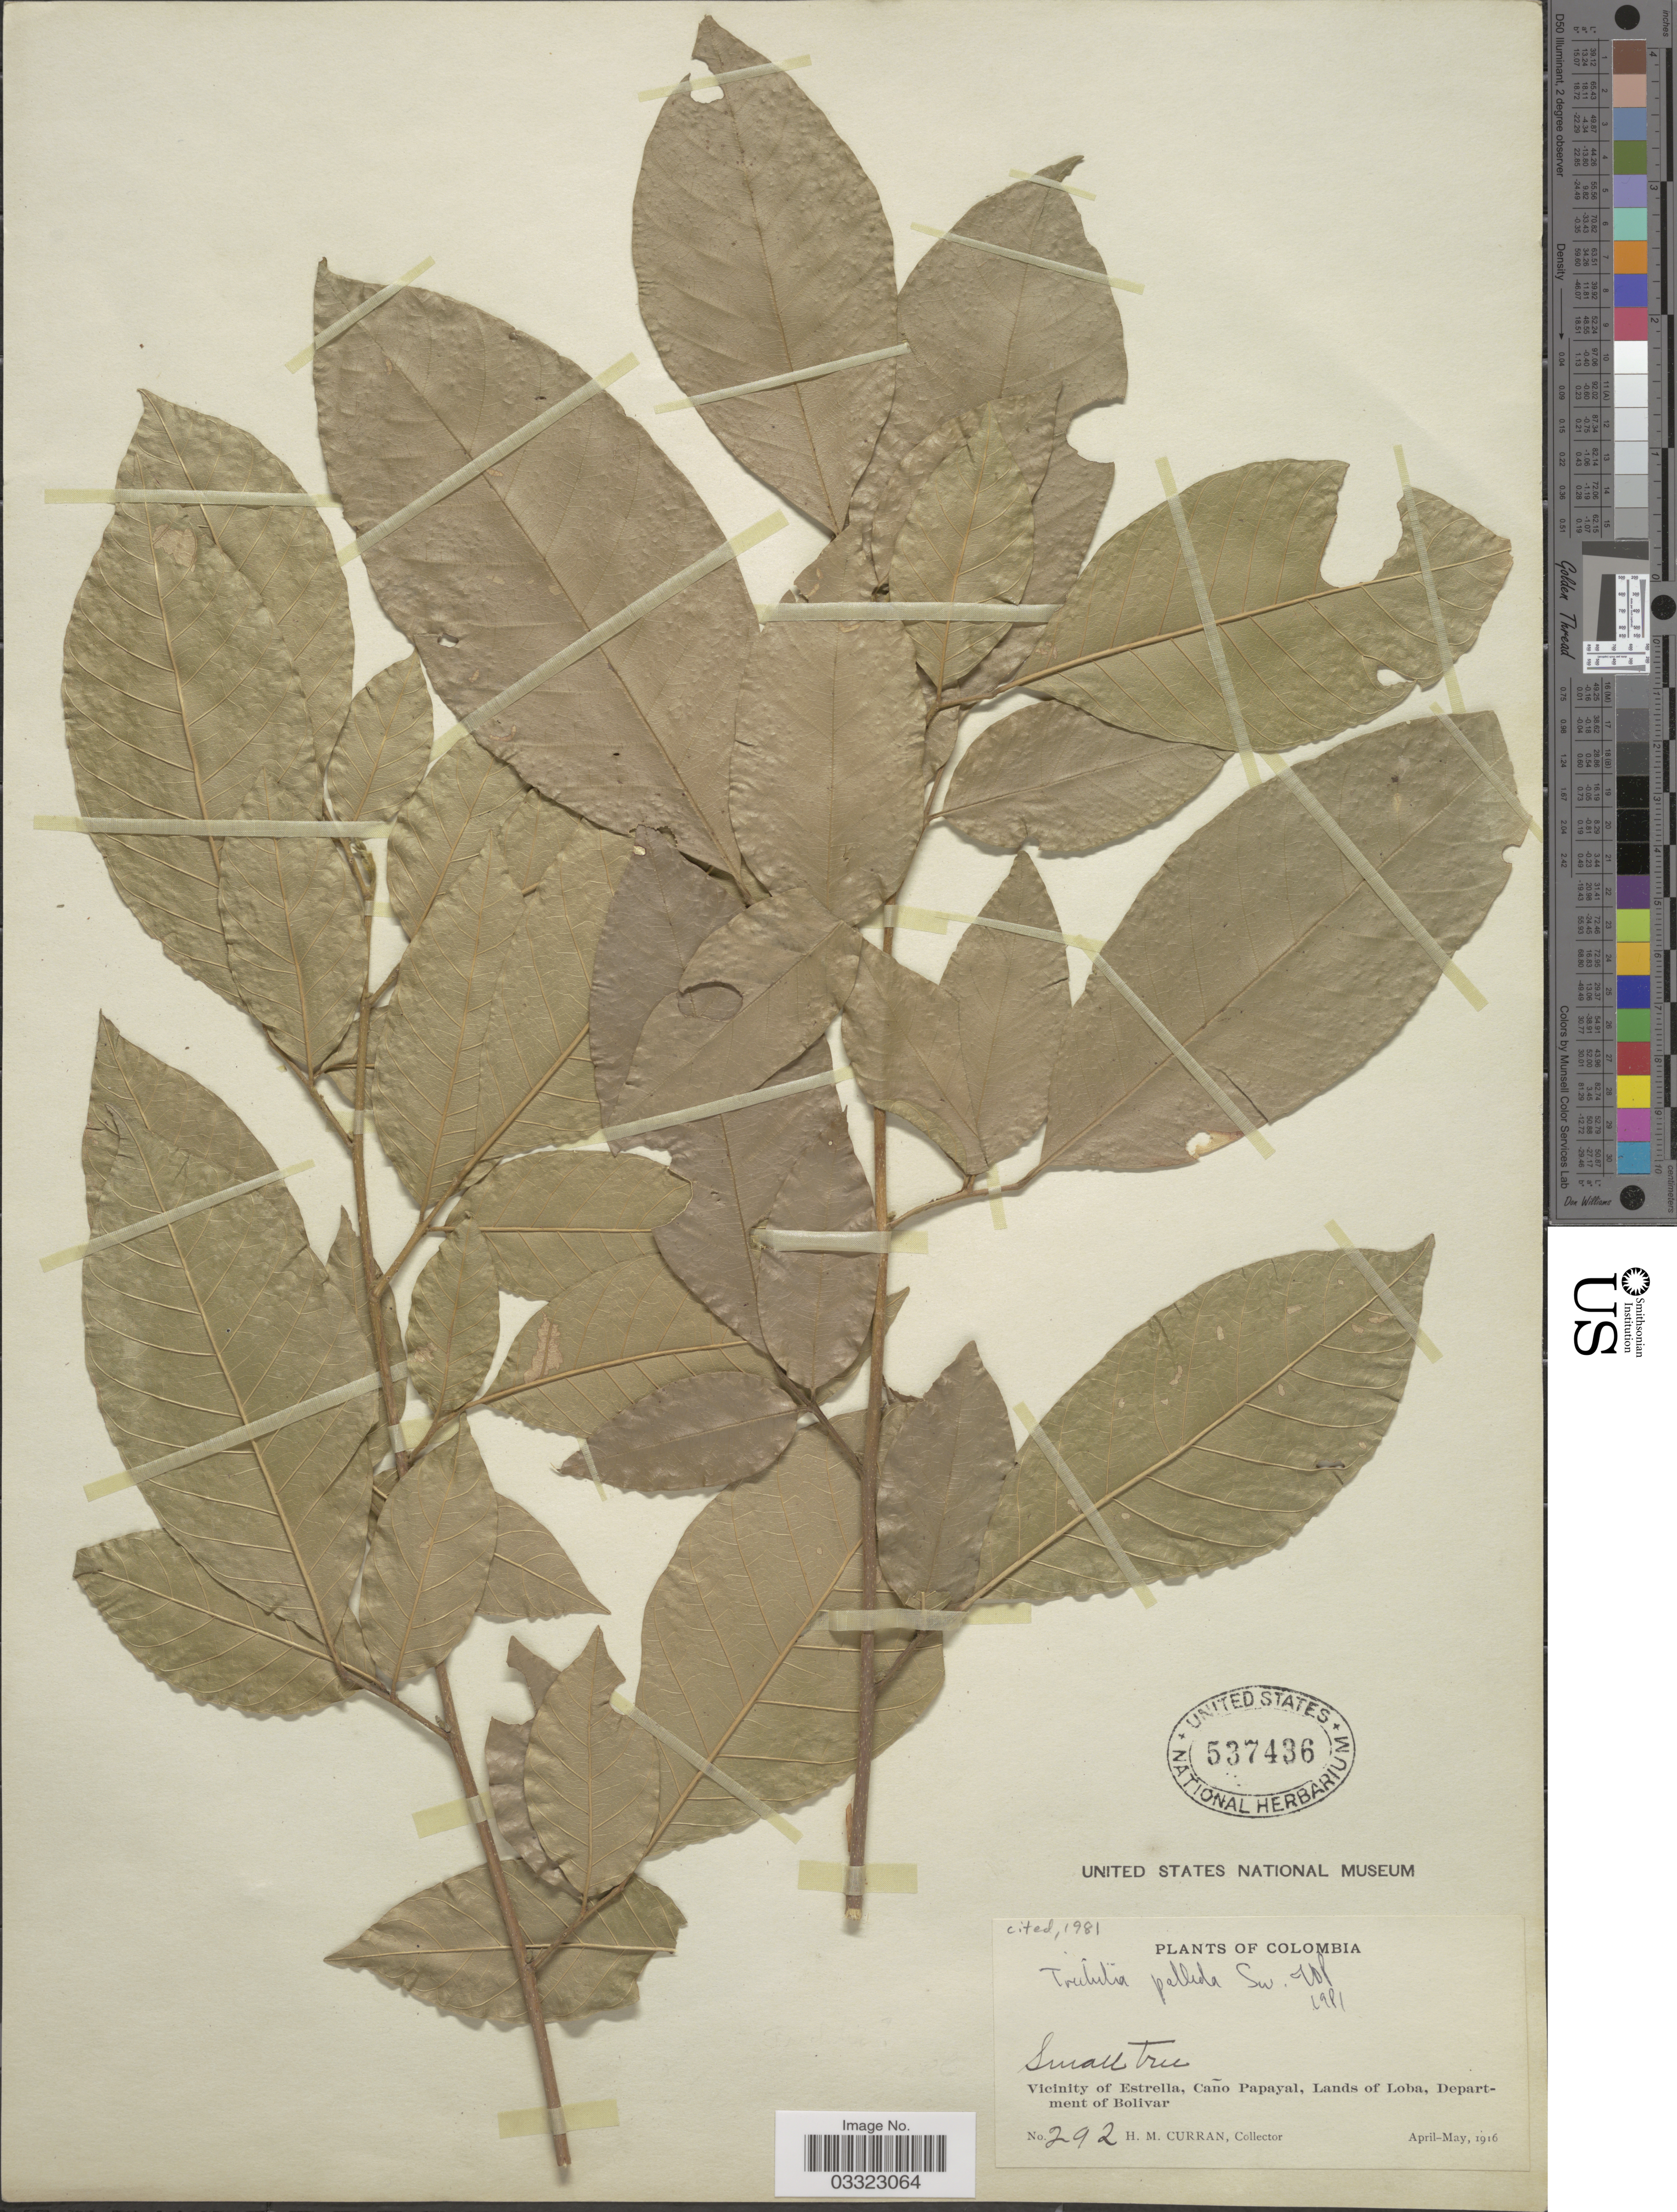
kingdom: Plantae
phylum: Tracheophyta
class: Magnoliopsida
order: Sapindales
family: Meliaceae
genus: Trichilia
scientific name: Trichilia pallida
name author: Sw.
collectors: H. M. Curran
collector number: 292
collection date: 1916-04/1916-05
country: Colombia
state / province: Bolívar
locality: Vicinity of Estrella, Caño Papayal, Lands of Loba, Department of Bolivar.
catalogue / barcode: US 537436